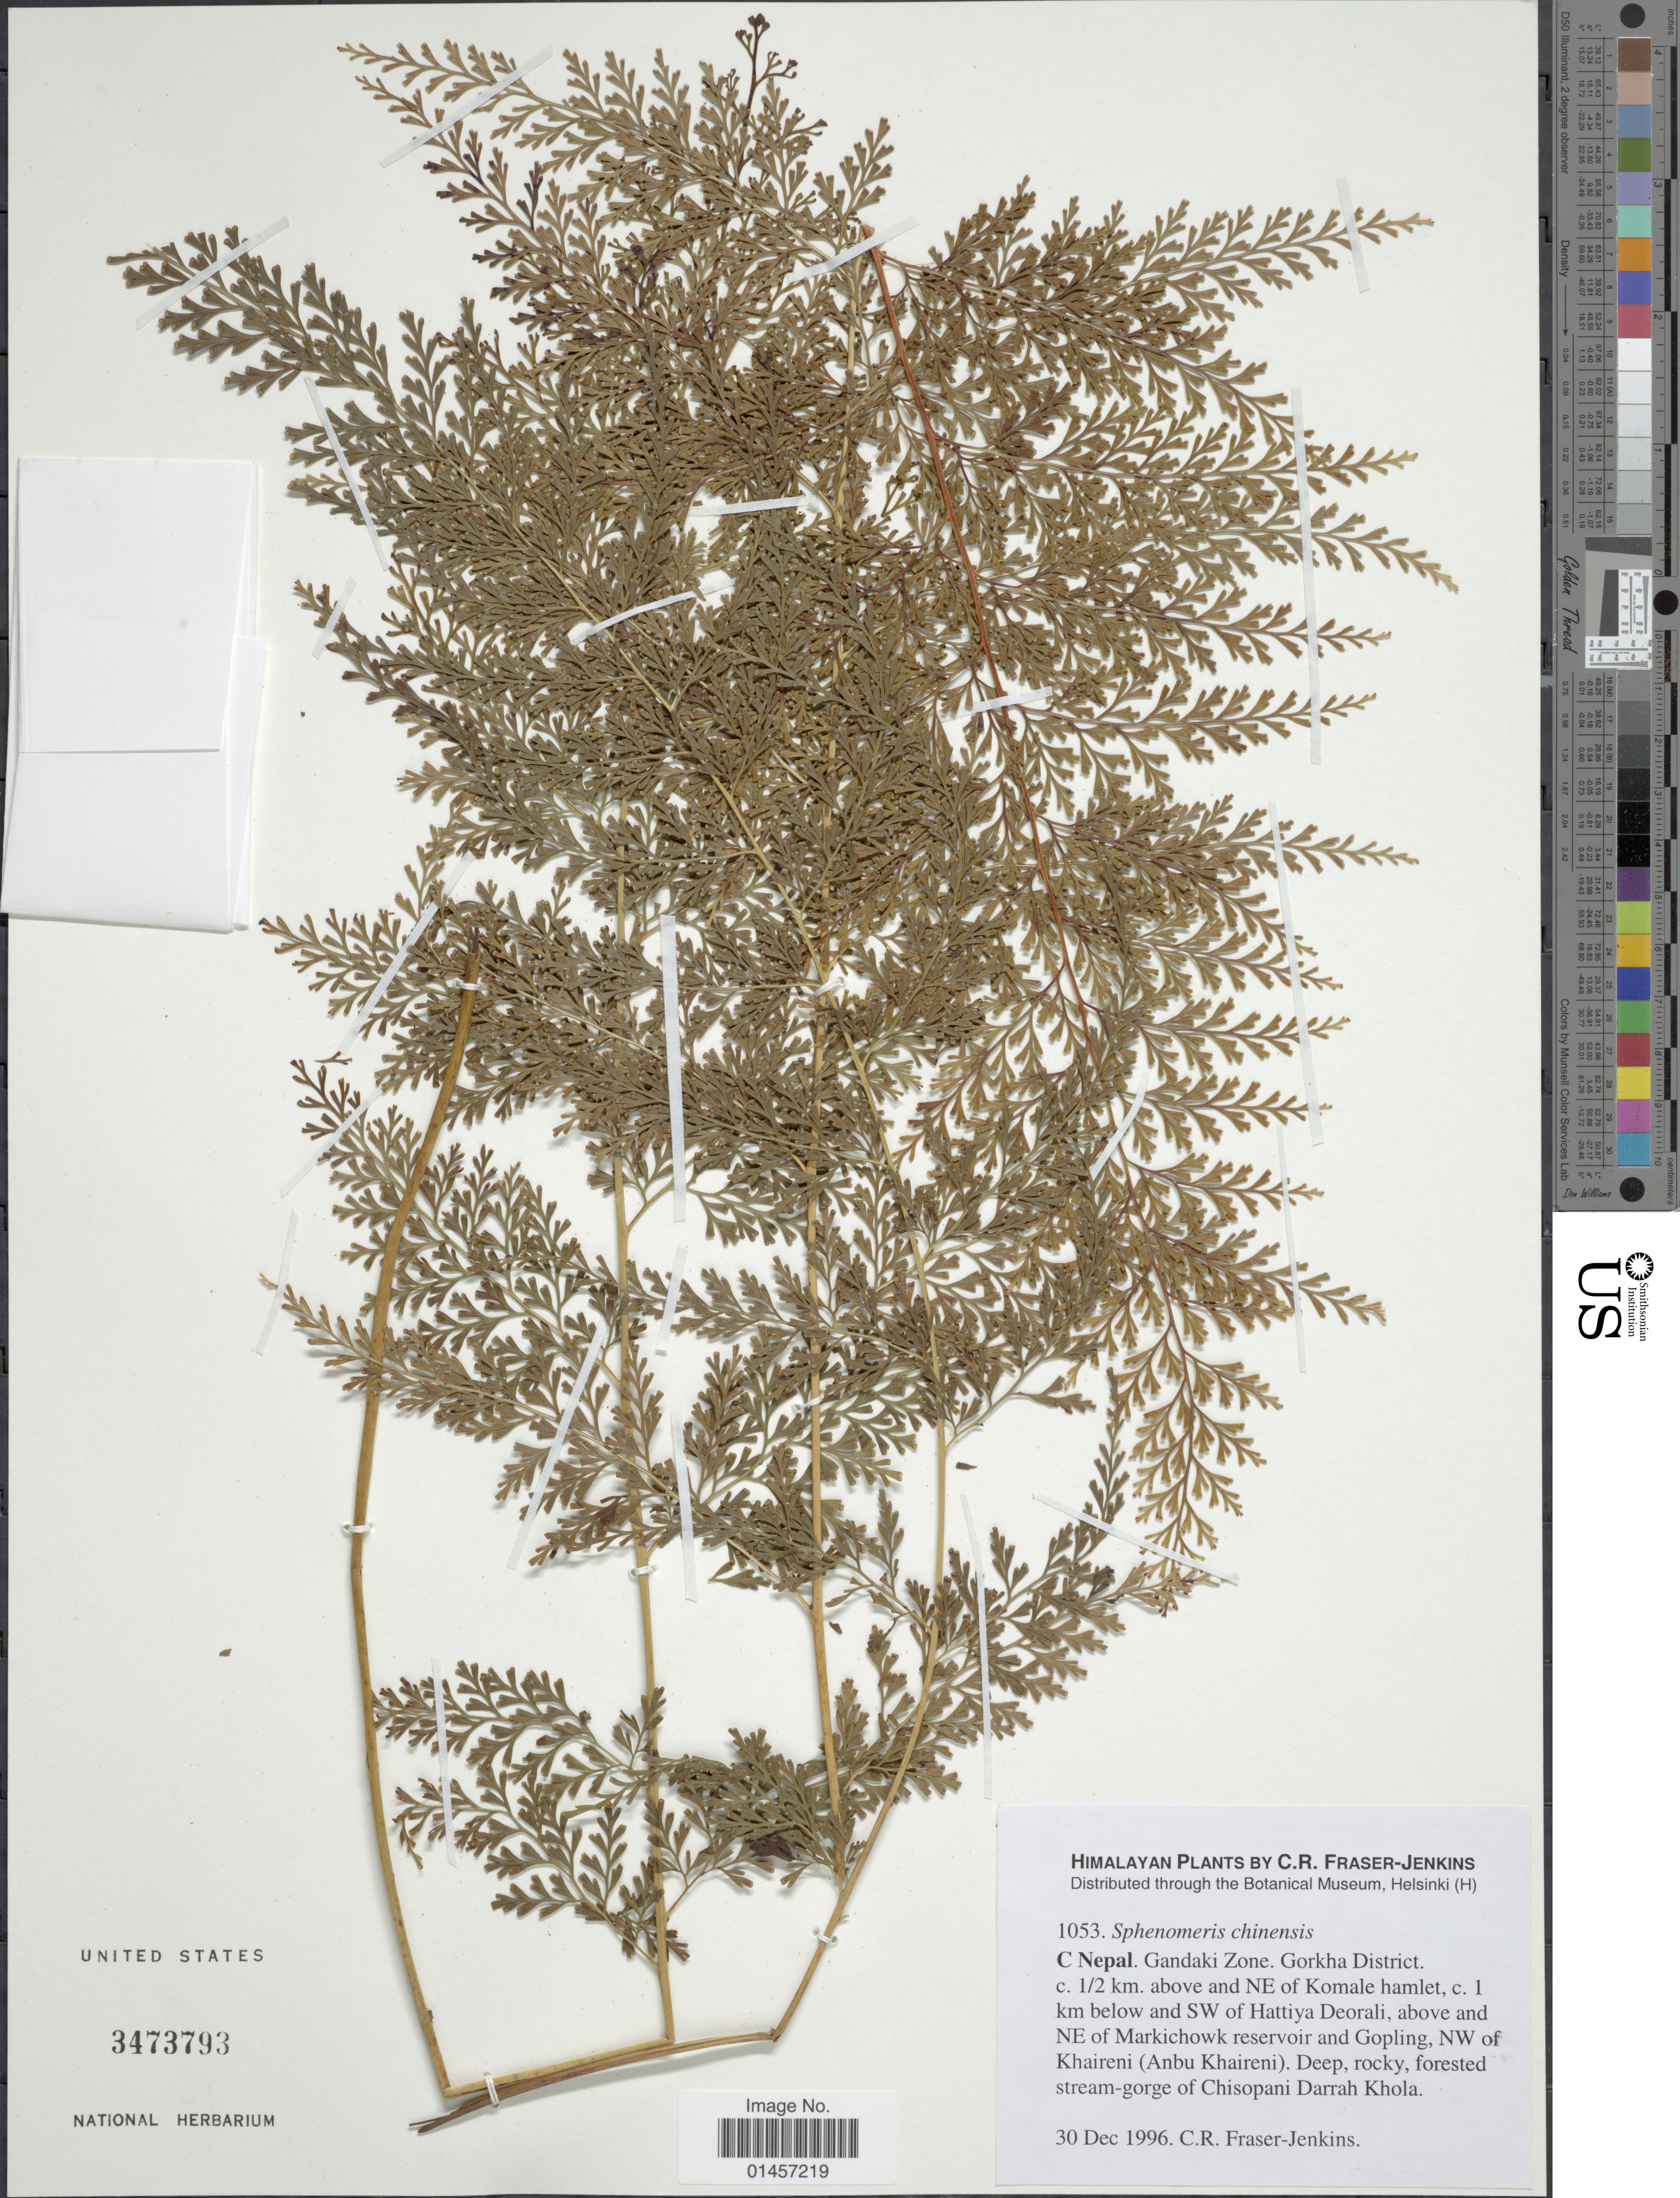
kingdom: Plantae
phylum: Tracheophyta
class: Polypodiopsida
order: Polypodiales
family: Lindsaeaceae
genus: Sphenomeris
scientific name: Sphenomeris chinensis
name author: (L.) Maxon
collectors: C. R. Fraser-Jenkins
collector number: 1053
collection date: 1996-12-30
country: Nepal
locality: C Nepal Gandaki Zone, Gorkha District, c. 1/2 km above and NE of Komale hamlet, c. 1km below and SW of Hattiya Deorali, above and NE of Markichowk reservoir and Gopling, NW of Khaireno(Anbu Khaireni)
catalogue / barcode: US 3473793